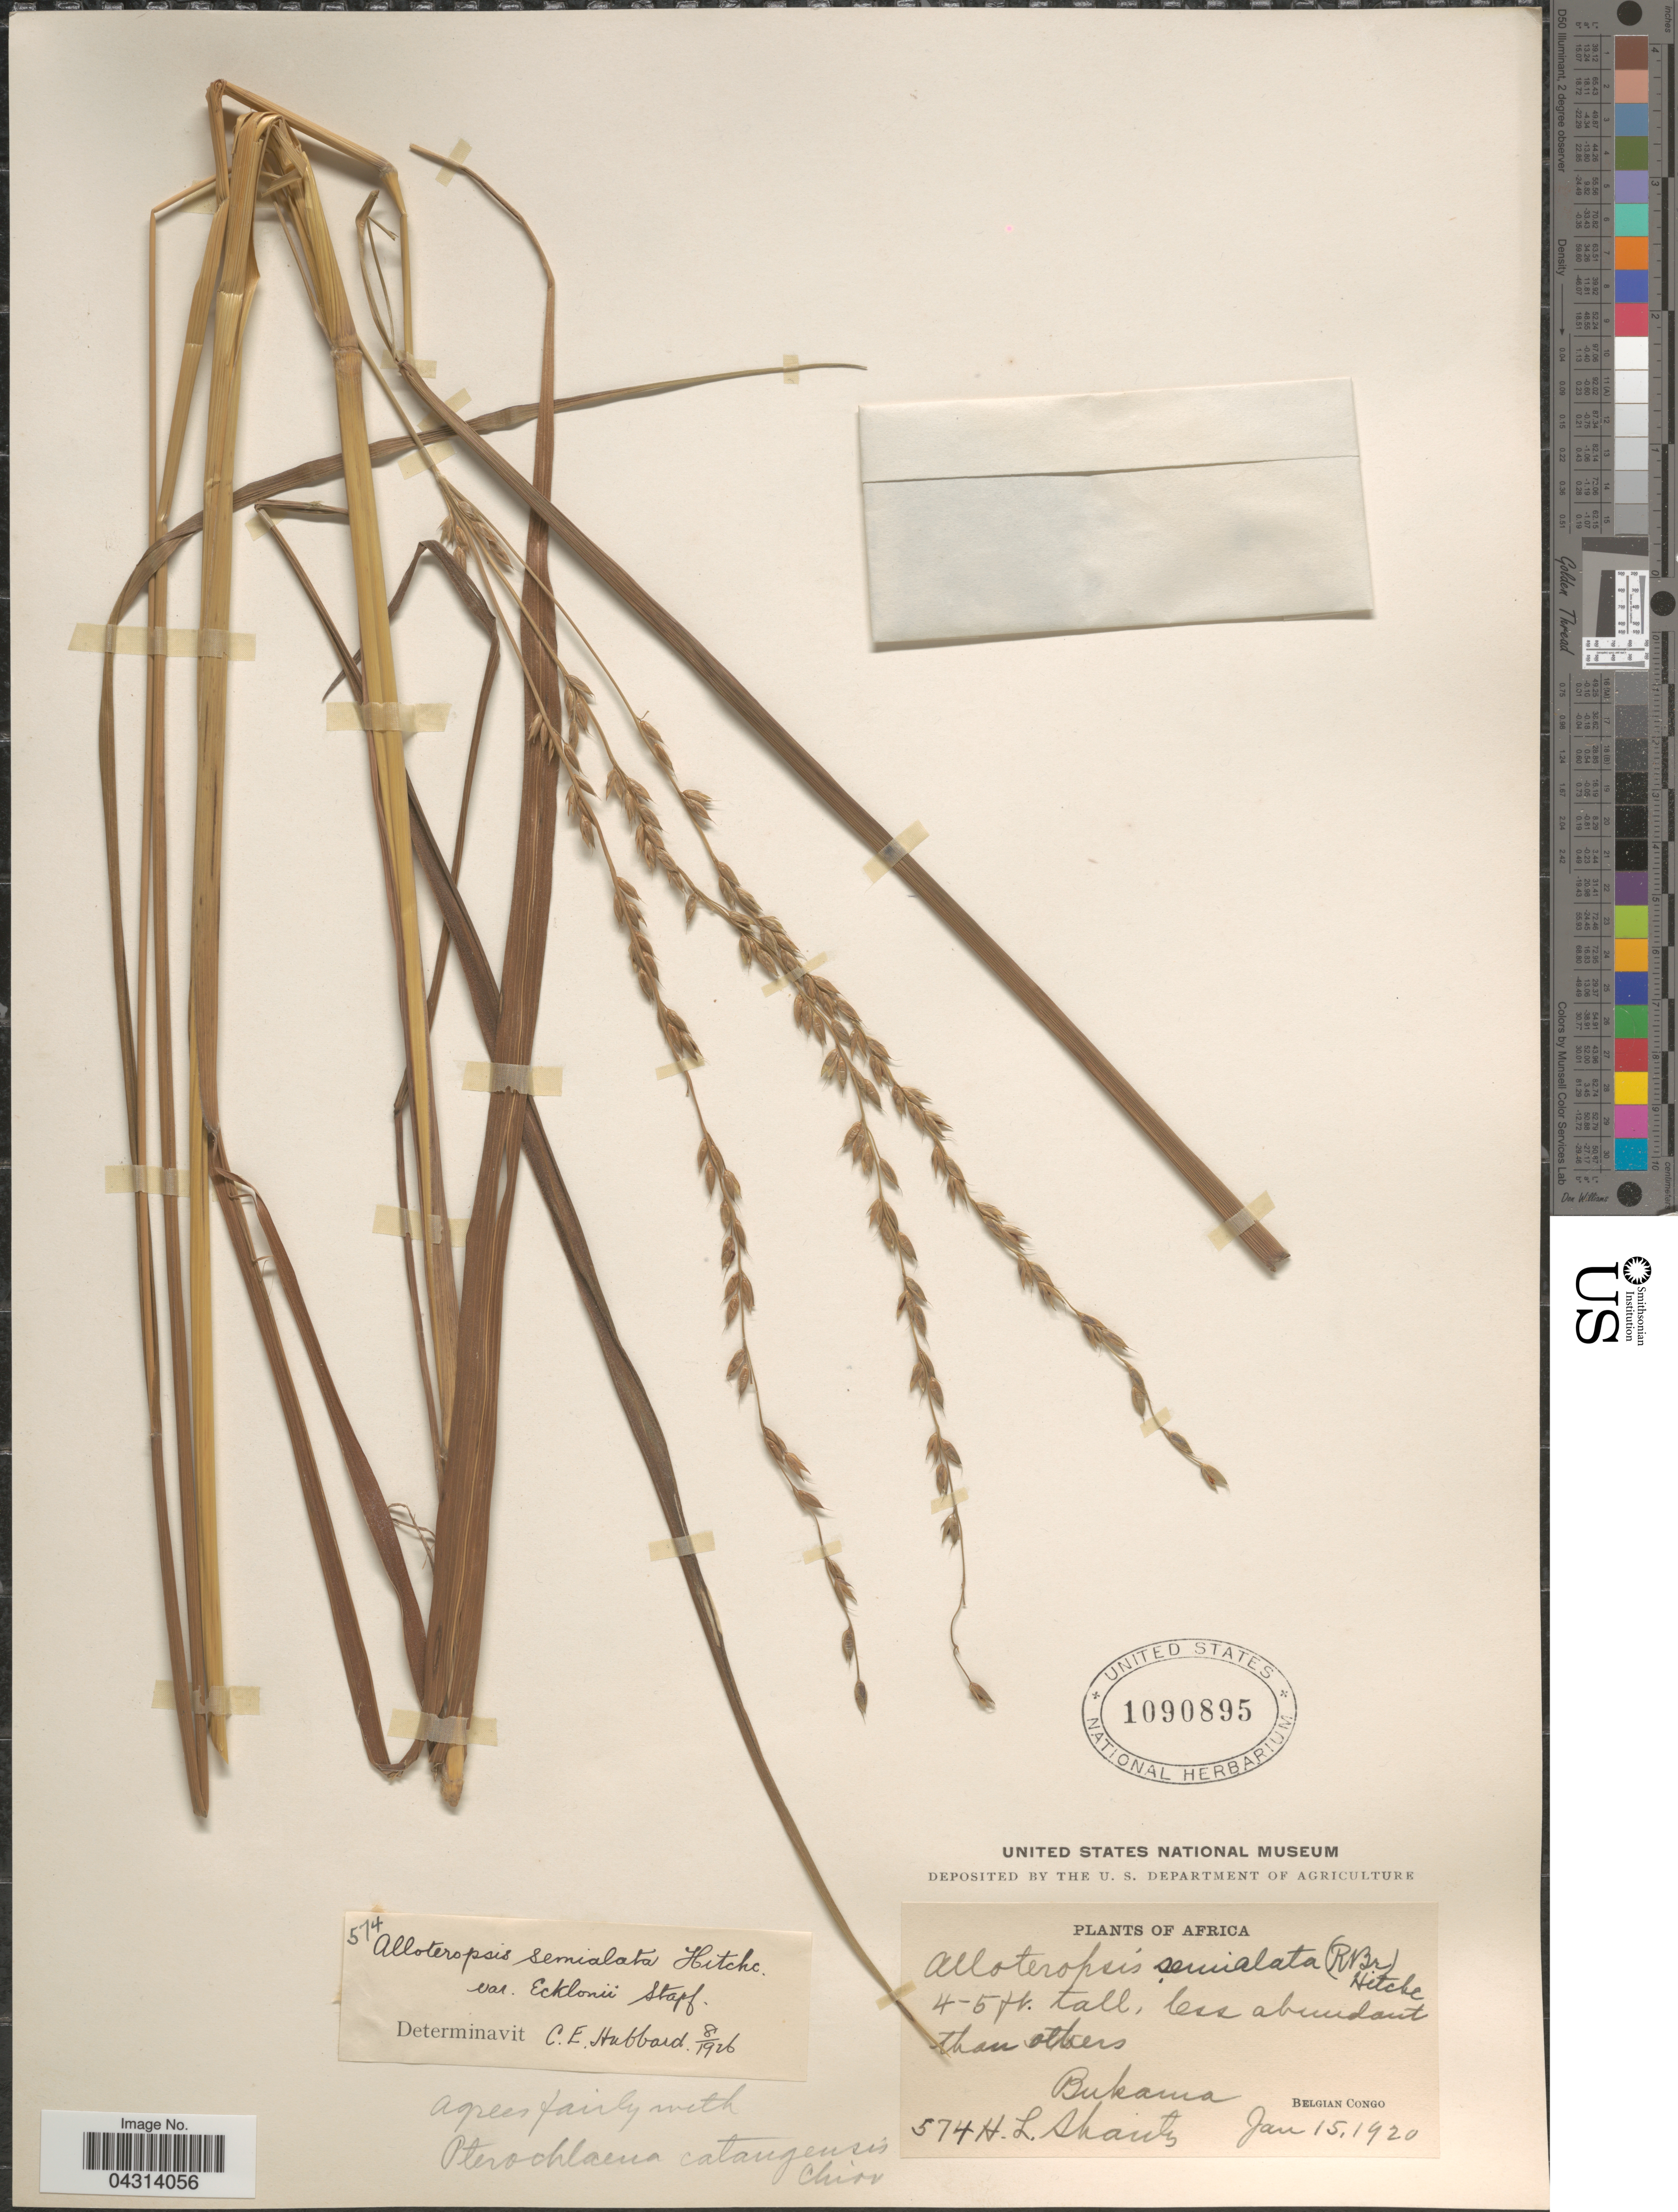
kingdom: Plantae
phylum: Tracheophyta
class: Liliopsida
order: Poales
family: Poaceae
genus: Alloteropsis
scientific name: Alloteropsis angusta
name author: Stapf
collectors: H. Shantz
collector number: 574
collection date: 1920-01-15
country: Congo, Democratic Republic of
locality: Bukama, Belgian Congo.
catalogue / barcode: US 1090895